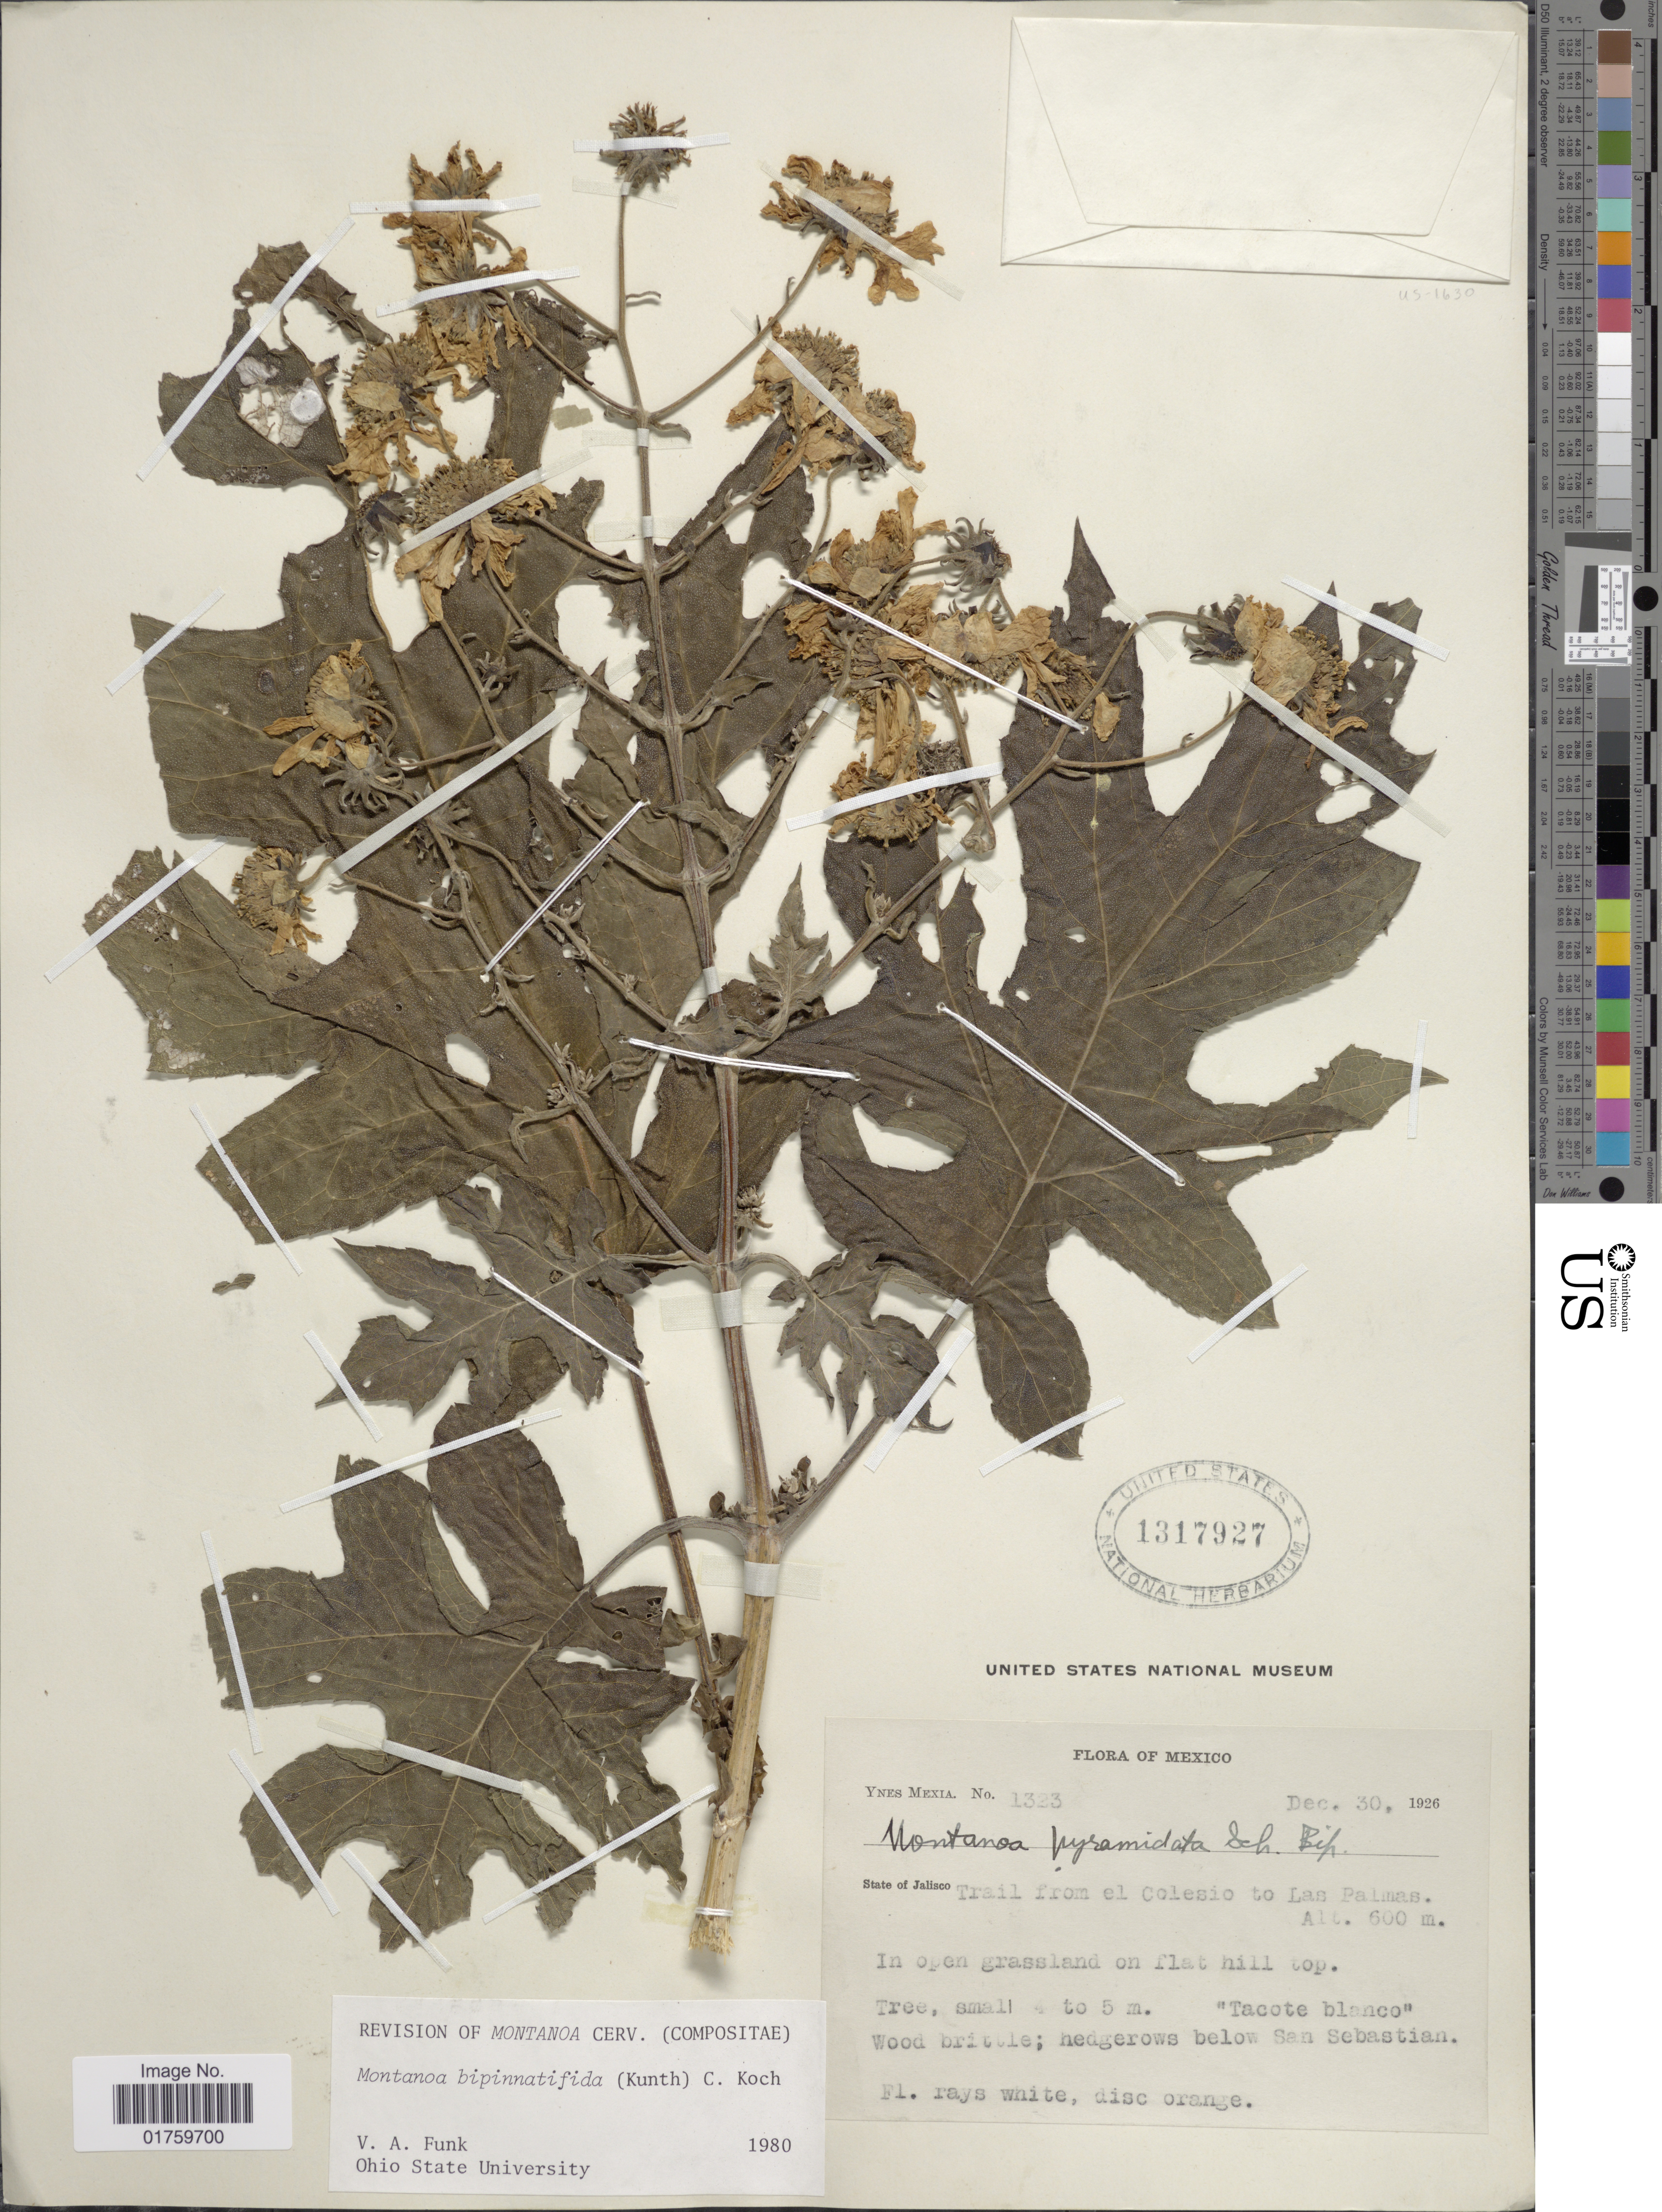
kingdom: Plantae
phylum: Tracheophyta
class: Magnoliopsida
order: Asterales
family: Asteraceae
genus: Montanoa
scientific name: Montanoa bipinnatifida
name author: (Kunth) C. Koch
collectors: Y. Mexia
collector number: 1323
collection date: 1926-12-30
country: Mexico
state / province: Jalisco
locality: Trail from el Colesio to Las Palmas, in open grassland on flat hill top.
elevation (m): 600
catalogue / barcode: US 1317927